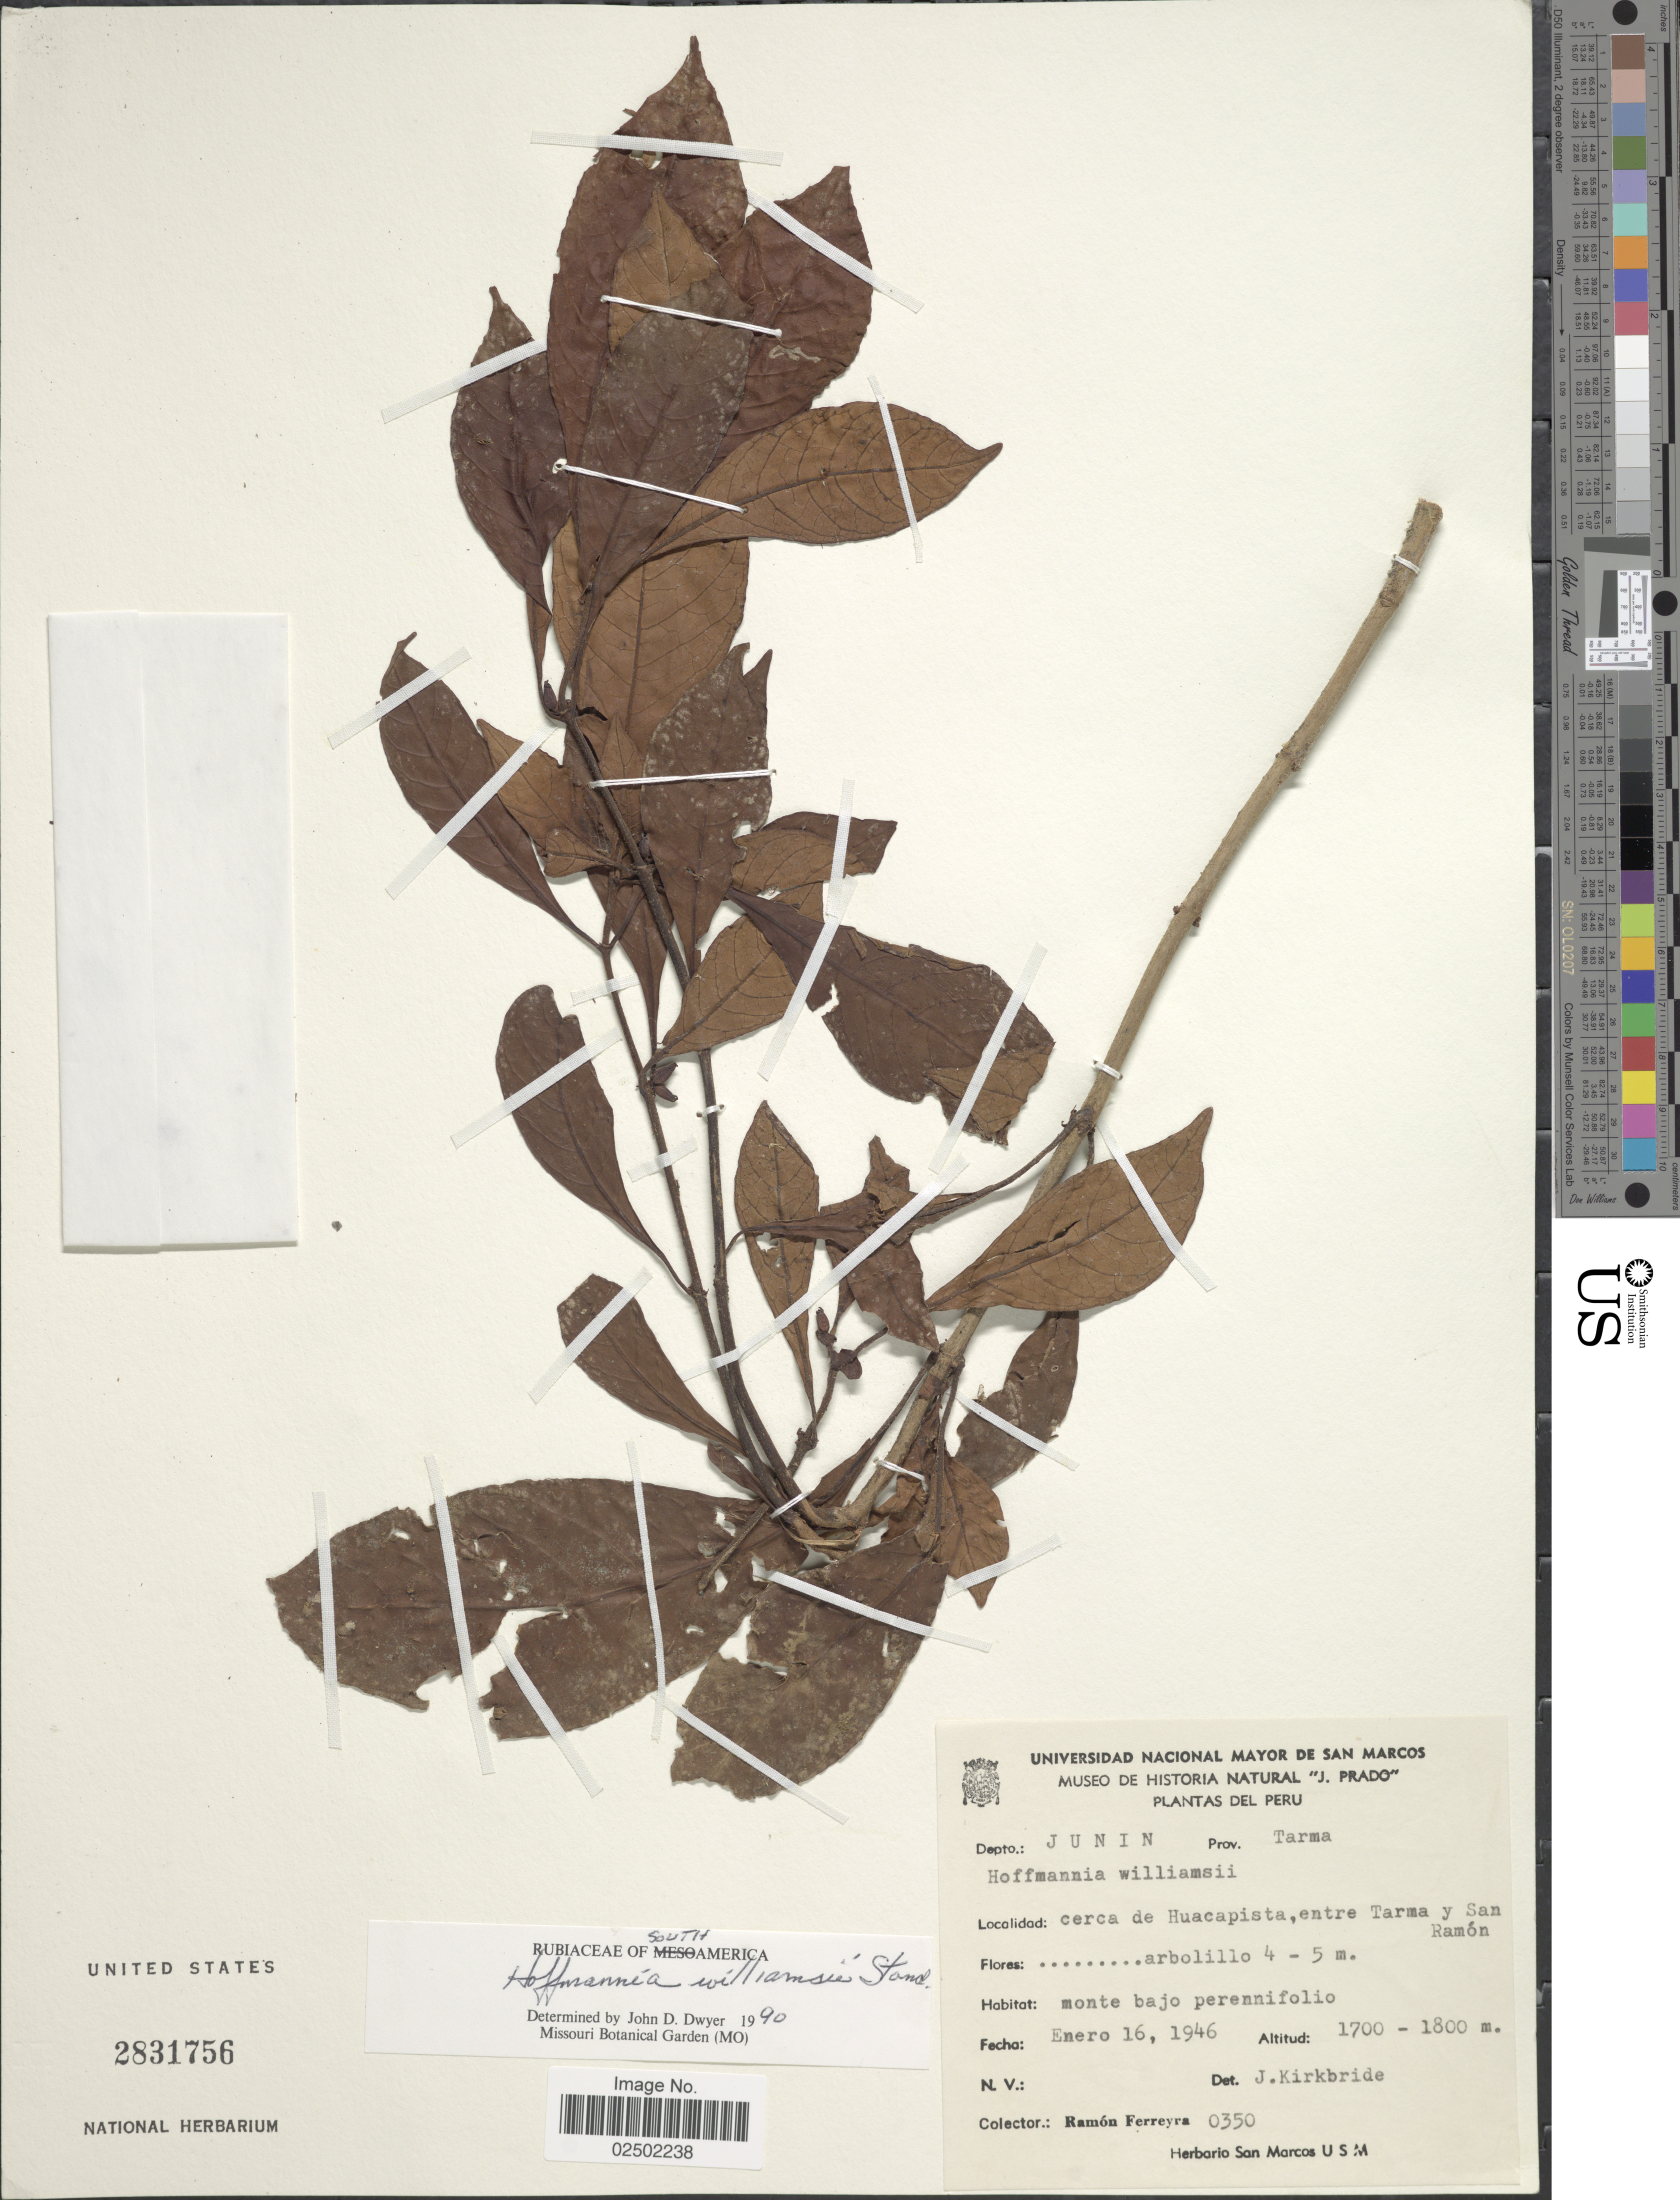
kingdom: Plantae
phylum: Tracheophyta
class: Magnoliopsida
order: Gentianales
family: Rubiaceae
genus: Hoffmannia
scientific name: Hoffmannia williamsii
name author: Standl.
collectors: R. A. Ferreyra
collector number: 0350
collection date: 1946-01-16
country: Peru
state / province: Junín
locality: Depto. Junin, Prov. Tarma, cerca de Huacapista, entre Tarma y San Ramon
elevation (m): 1700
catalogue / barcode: US 2831756